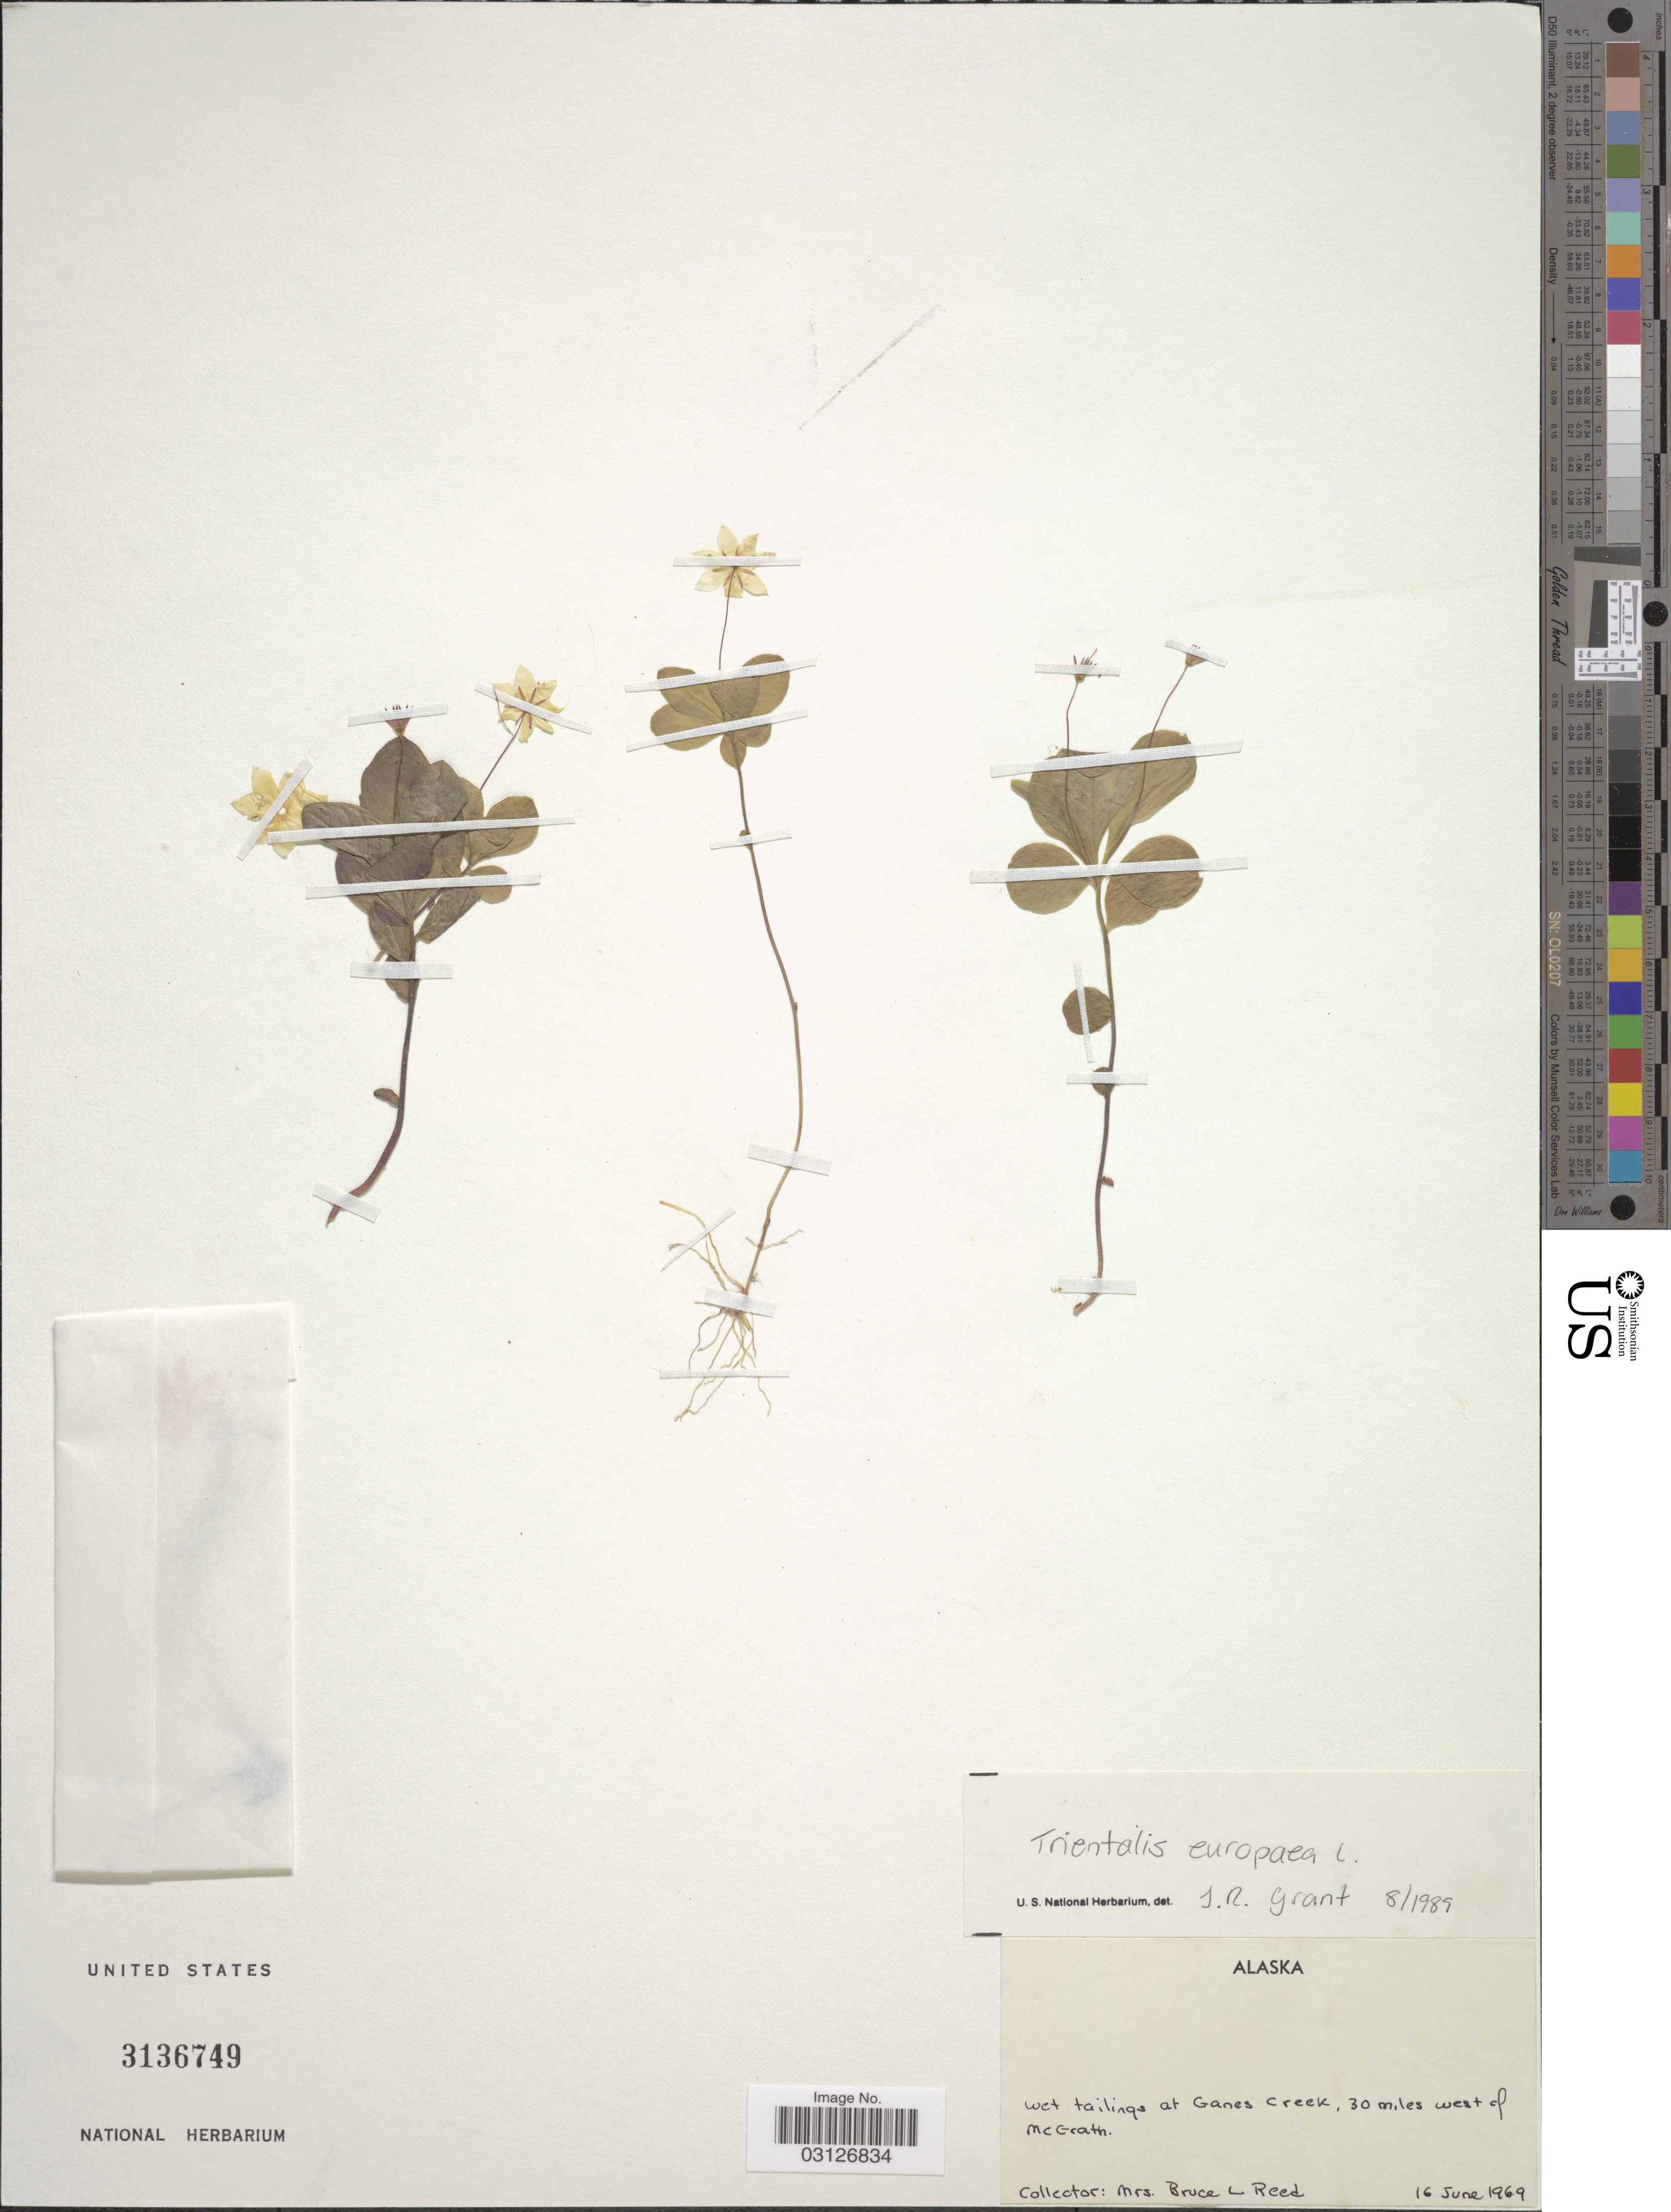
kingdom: Plantae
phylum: Tracheophyta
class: Magnoliopsida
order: Ericales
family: Primulaceae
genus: Trientalis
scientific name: Trientalis europaea subsp. arctica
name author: (Fisch. ex Hook.) Hultén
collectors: B. Reed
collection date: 1969-06-16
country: United States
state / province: Alaska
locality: Wet trailings at Ganes Creek, 30 miles west of McGrath.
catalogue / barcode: US 3136749